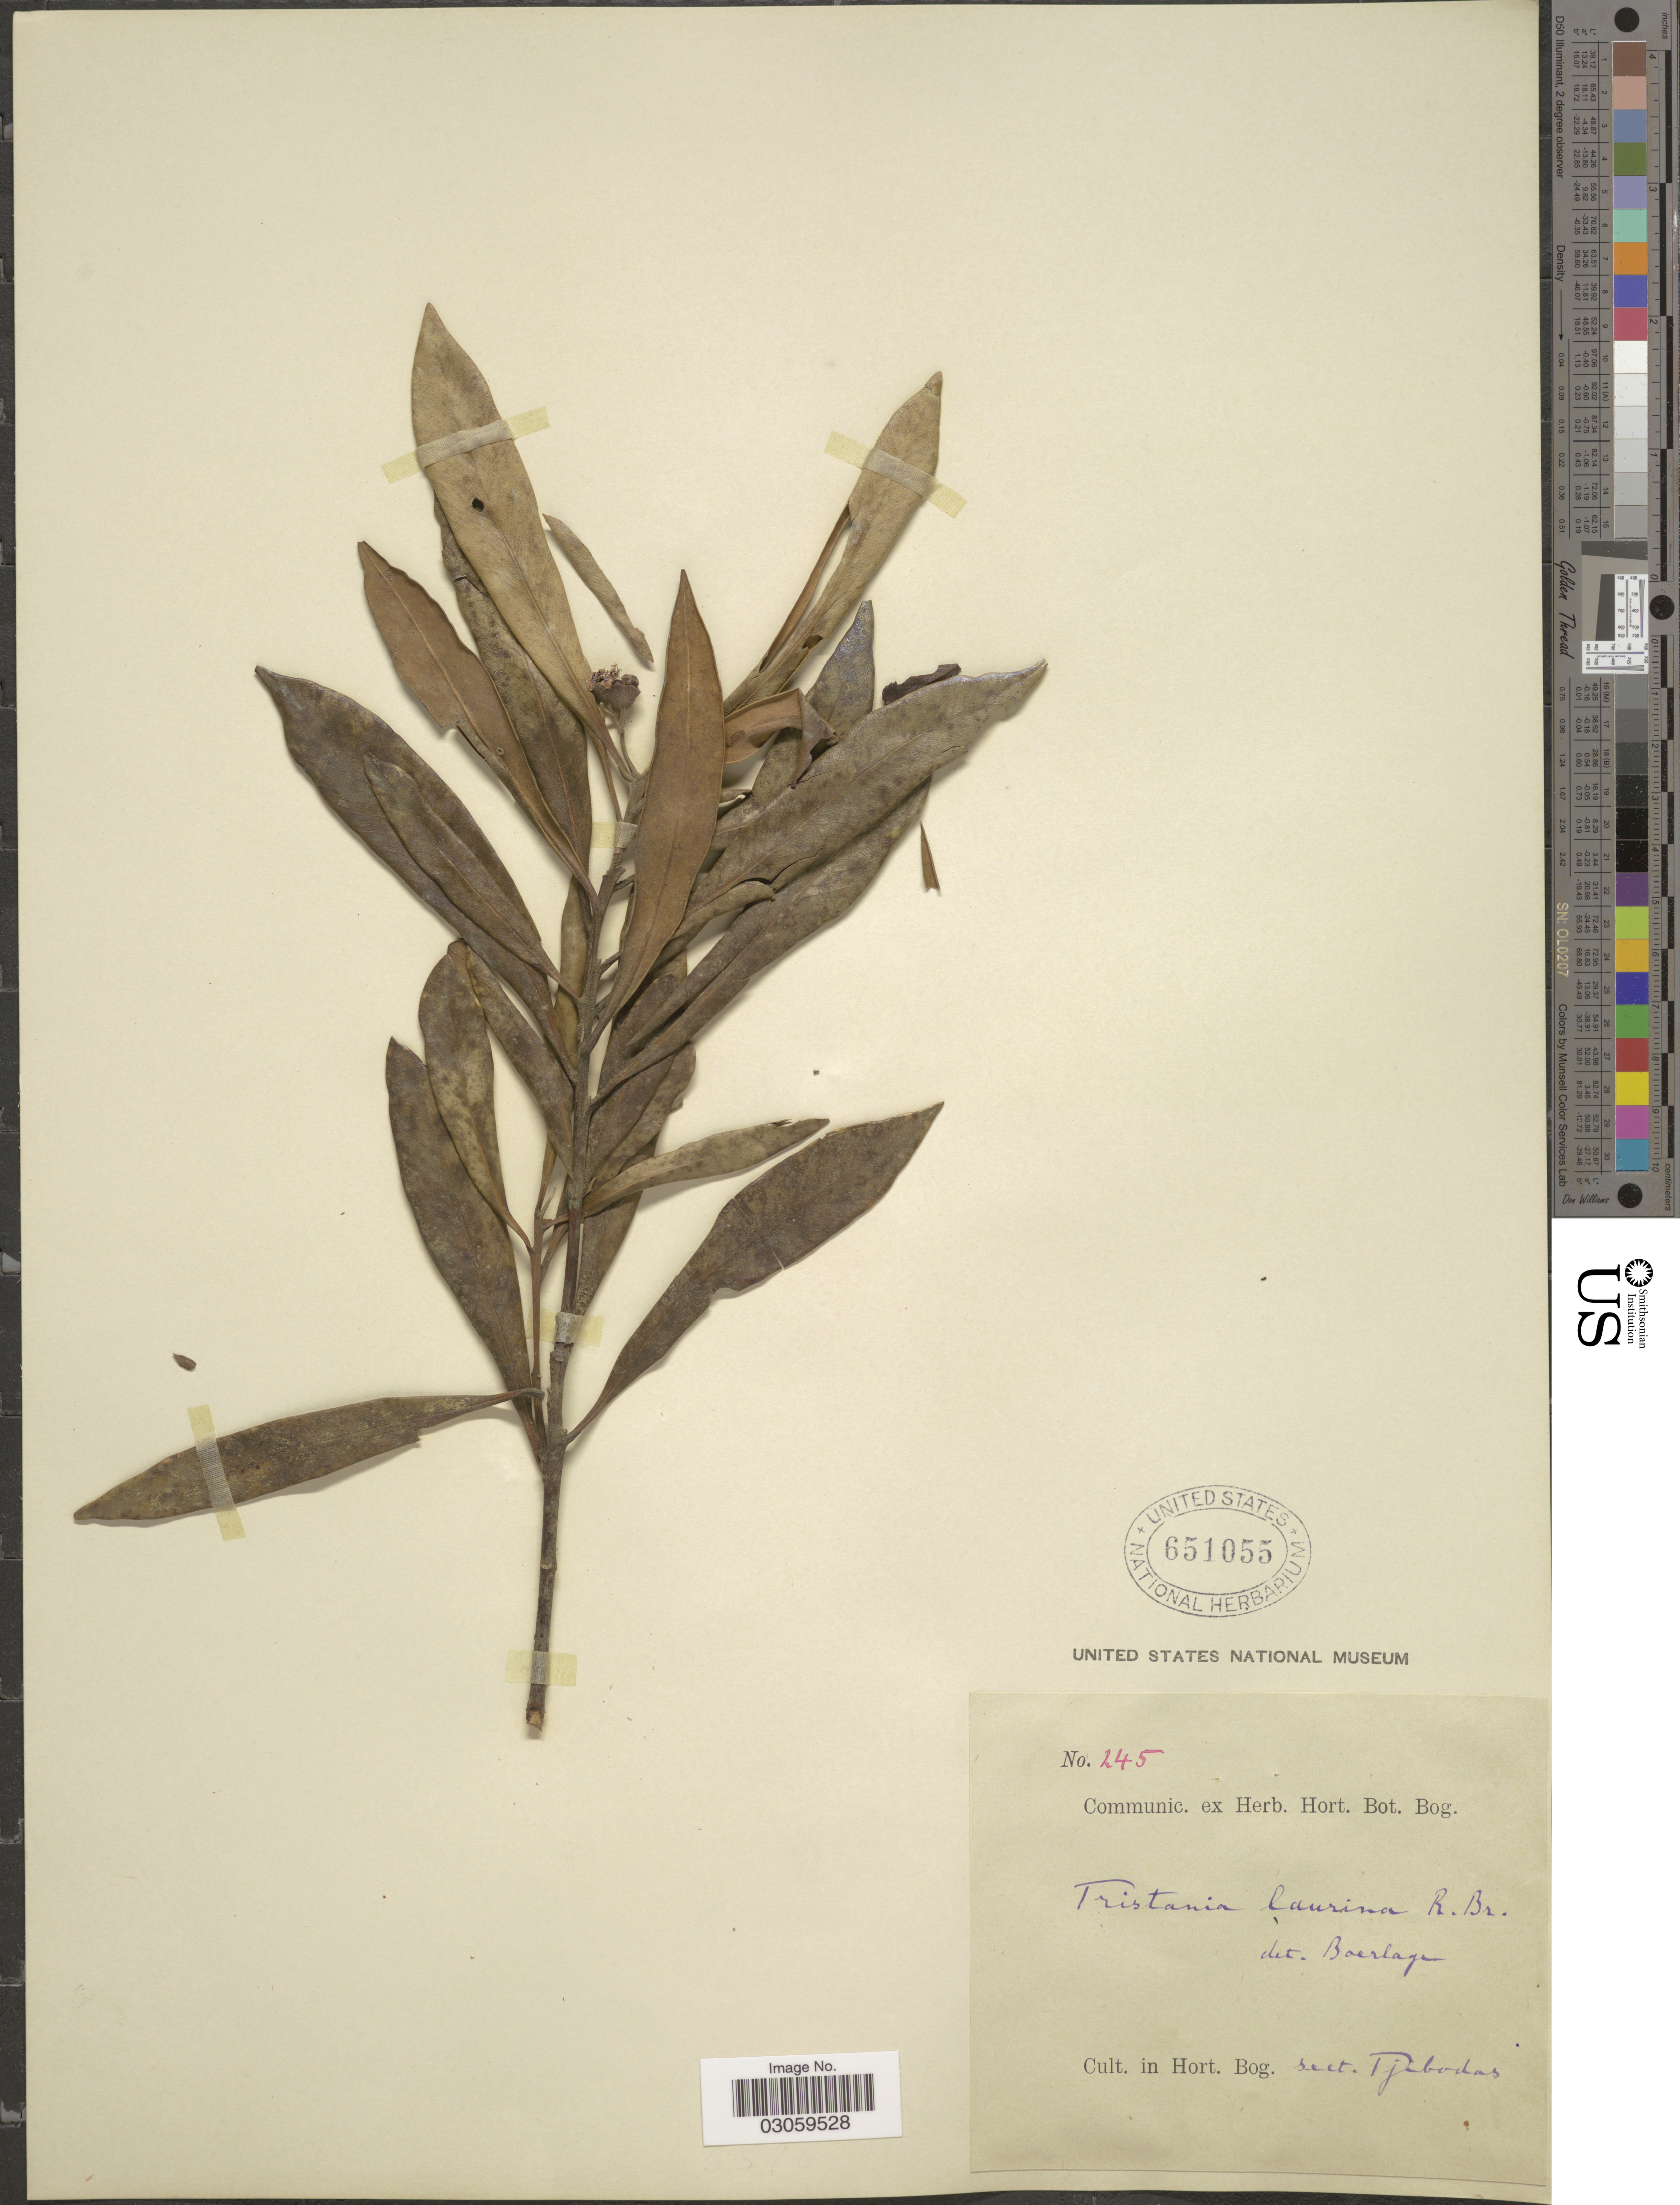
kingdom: Plantae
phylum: Tracheophyta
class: Magnoliopsida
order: Myrtales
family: Myrtaceae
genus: Tristaniopsis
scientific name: Tristaniopsis laurina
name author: (Sm.) P.G. Wilson & J. T. Waterh.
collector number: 245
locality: In Hort. Bog. sect. Tjibodas.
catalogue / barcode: US 651055